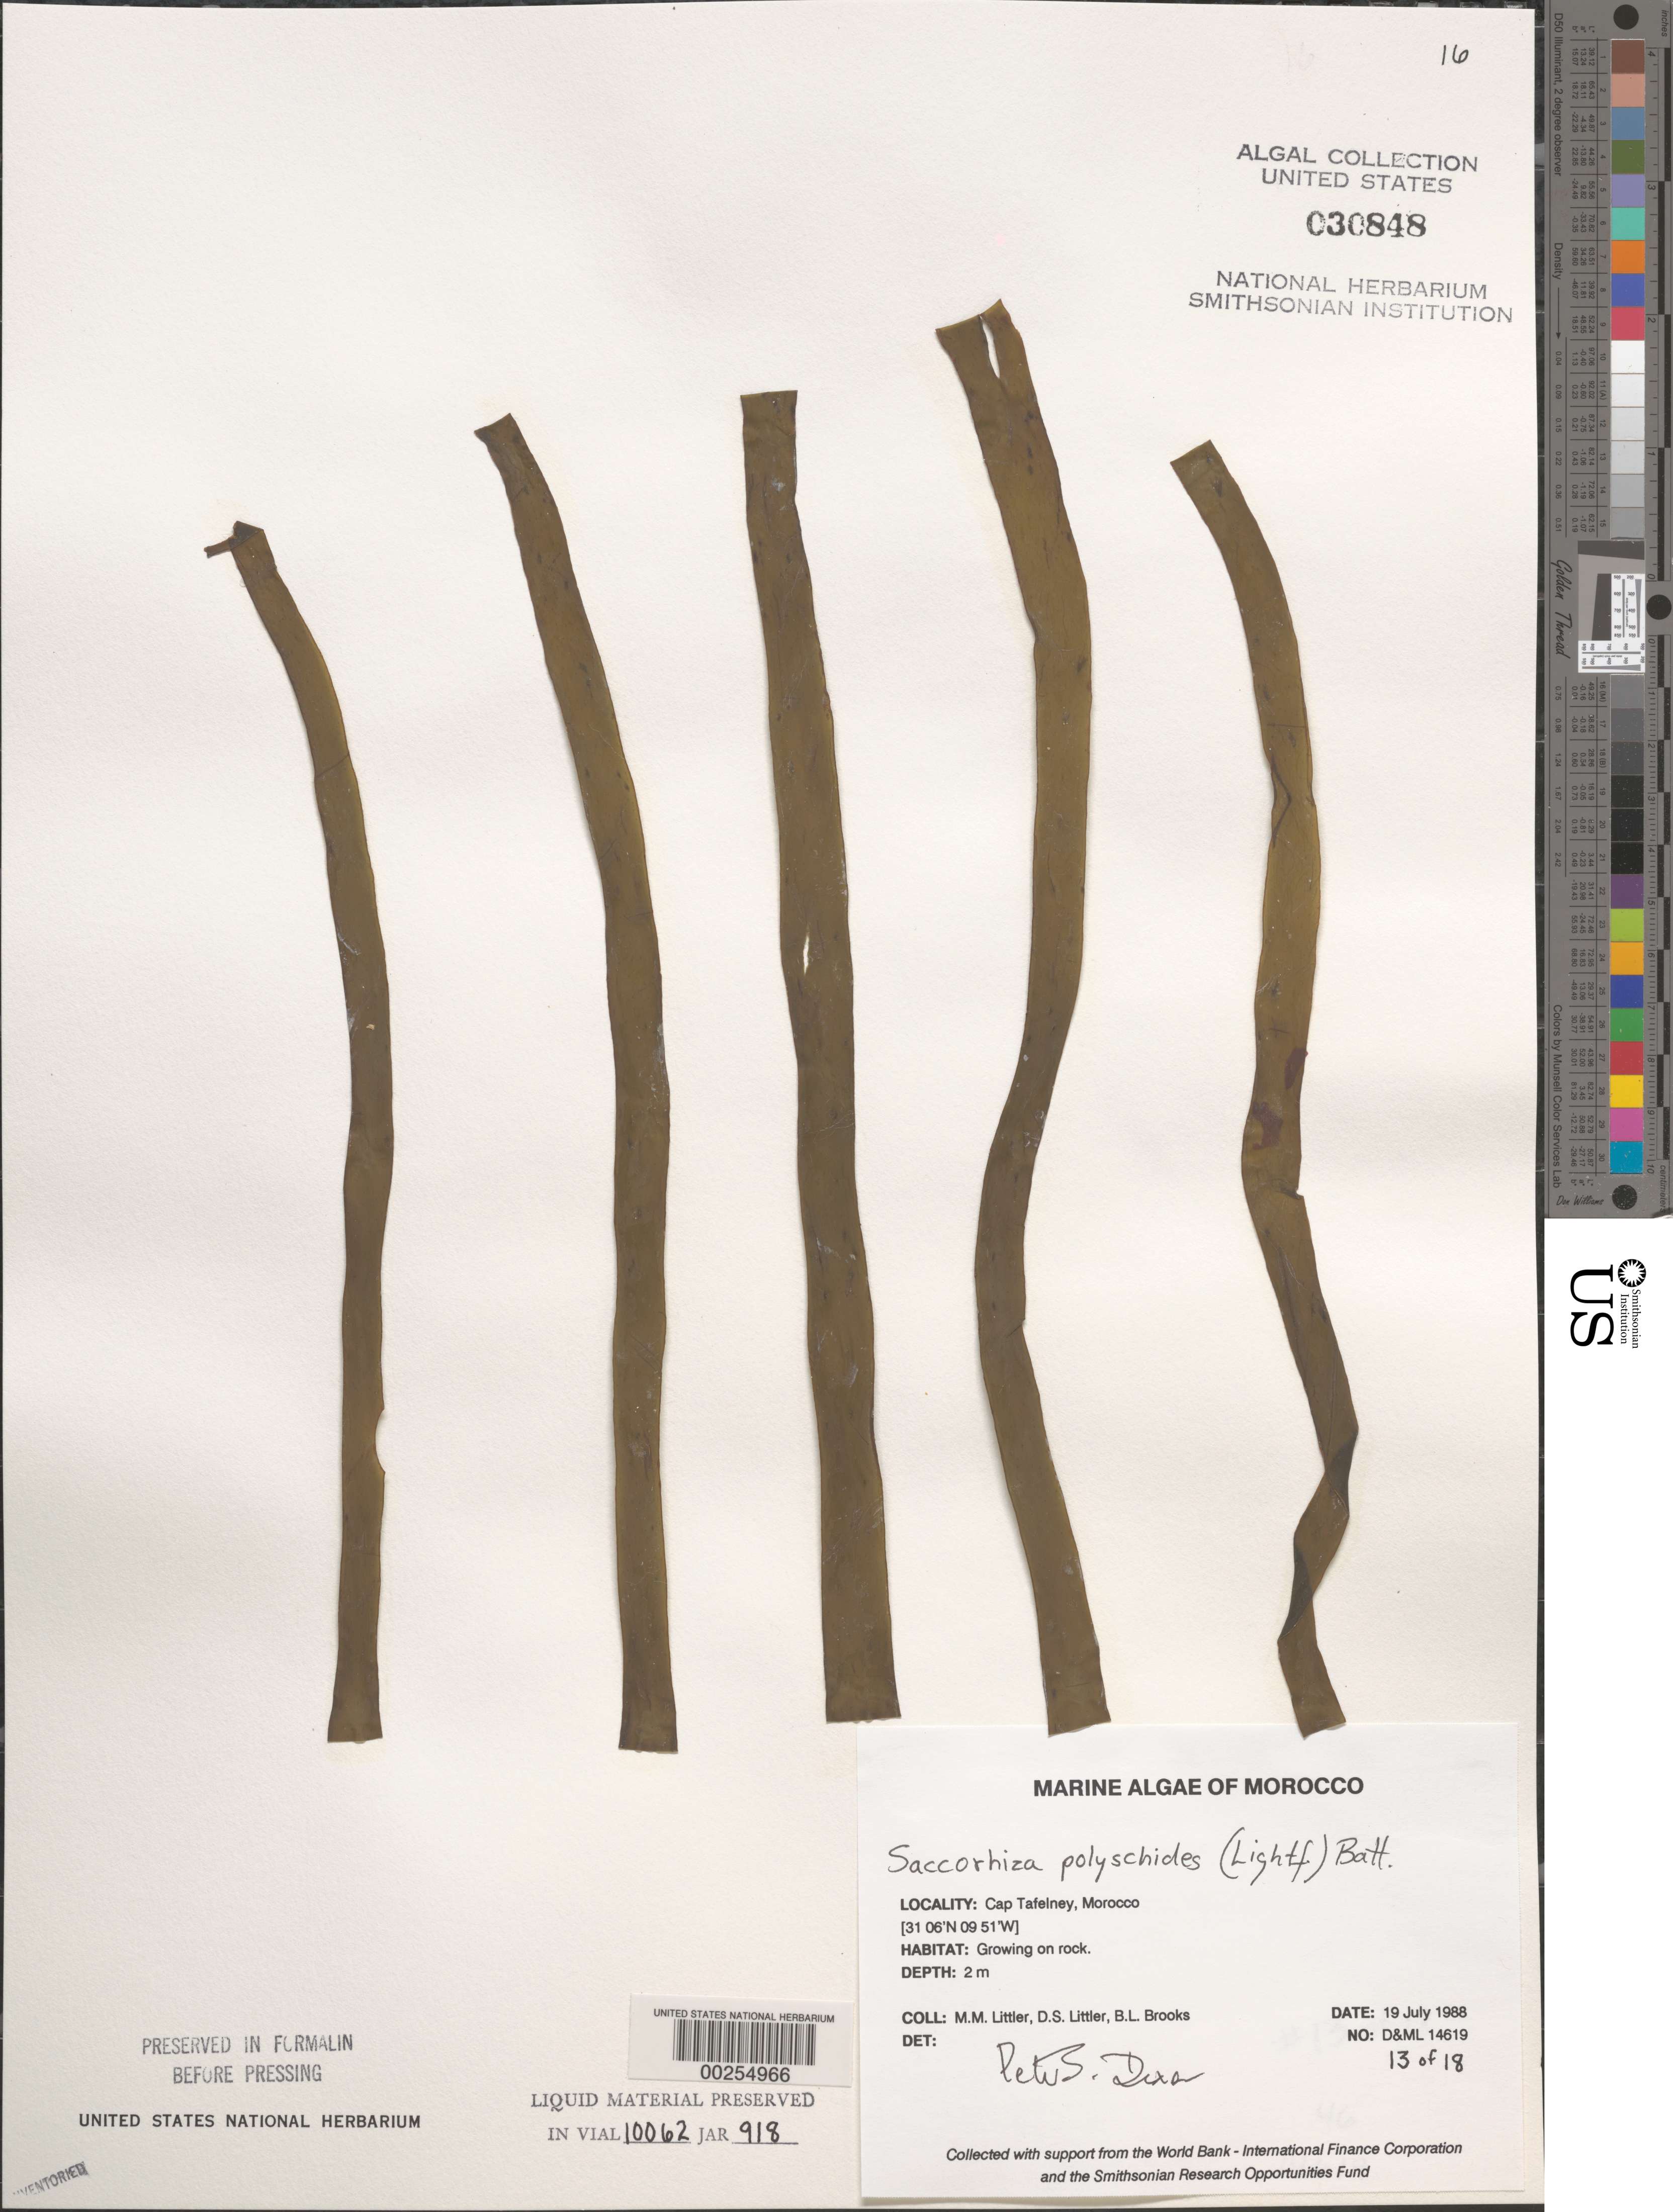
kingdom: Chromista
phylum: Foraminifera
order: Astrorhizida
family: Hyperamminidae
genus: Saccorhiza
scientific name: Saccorhiza polyschides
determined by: Dixon, P. S.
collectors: M. M. Littler, D. S. Littler & B. Brooks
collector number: D&ML 14619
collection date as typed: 19 Jul 1988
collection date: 1988-07-19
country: Morocco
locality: Cap Tafelney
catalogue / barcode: US 30848